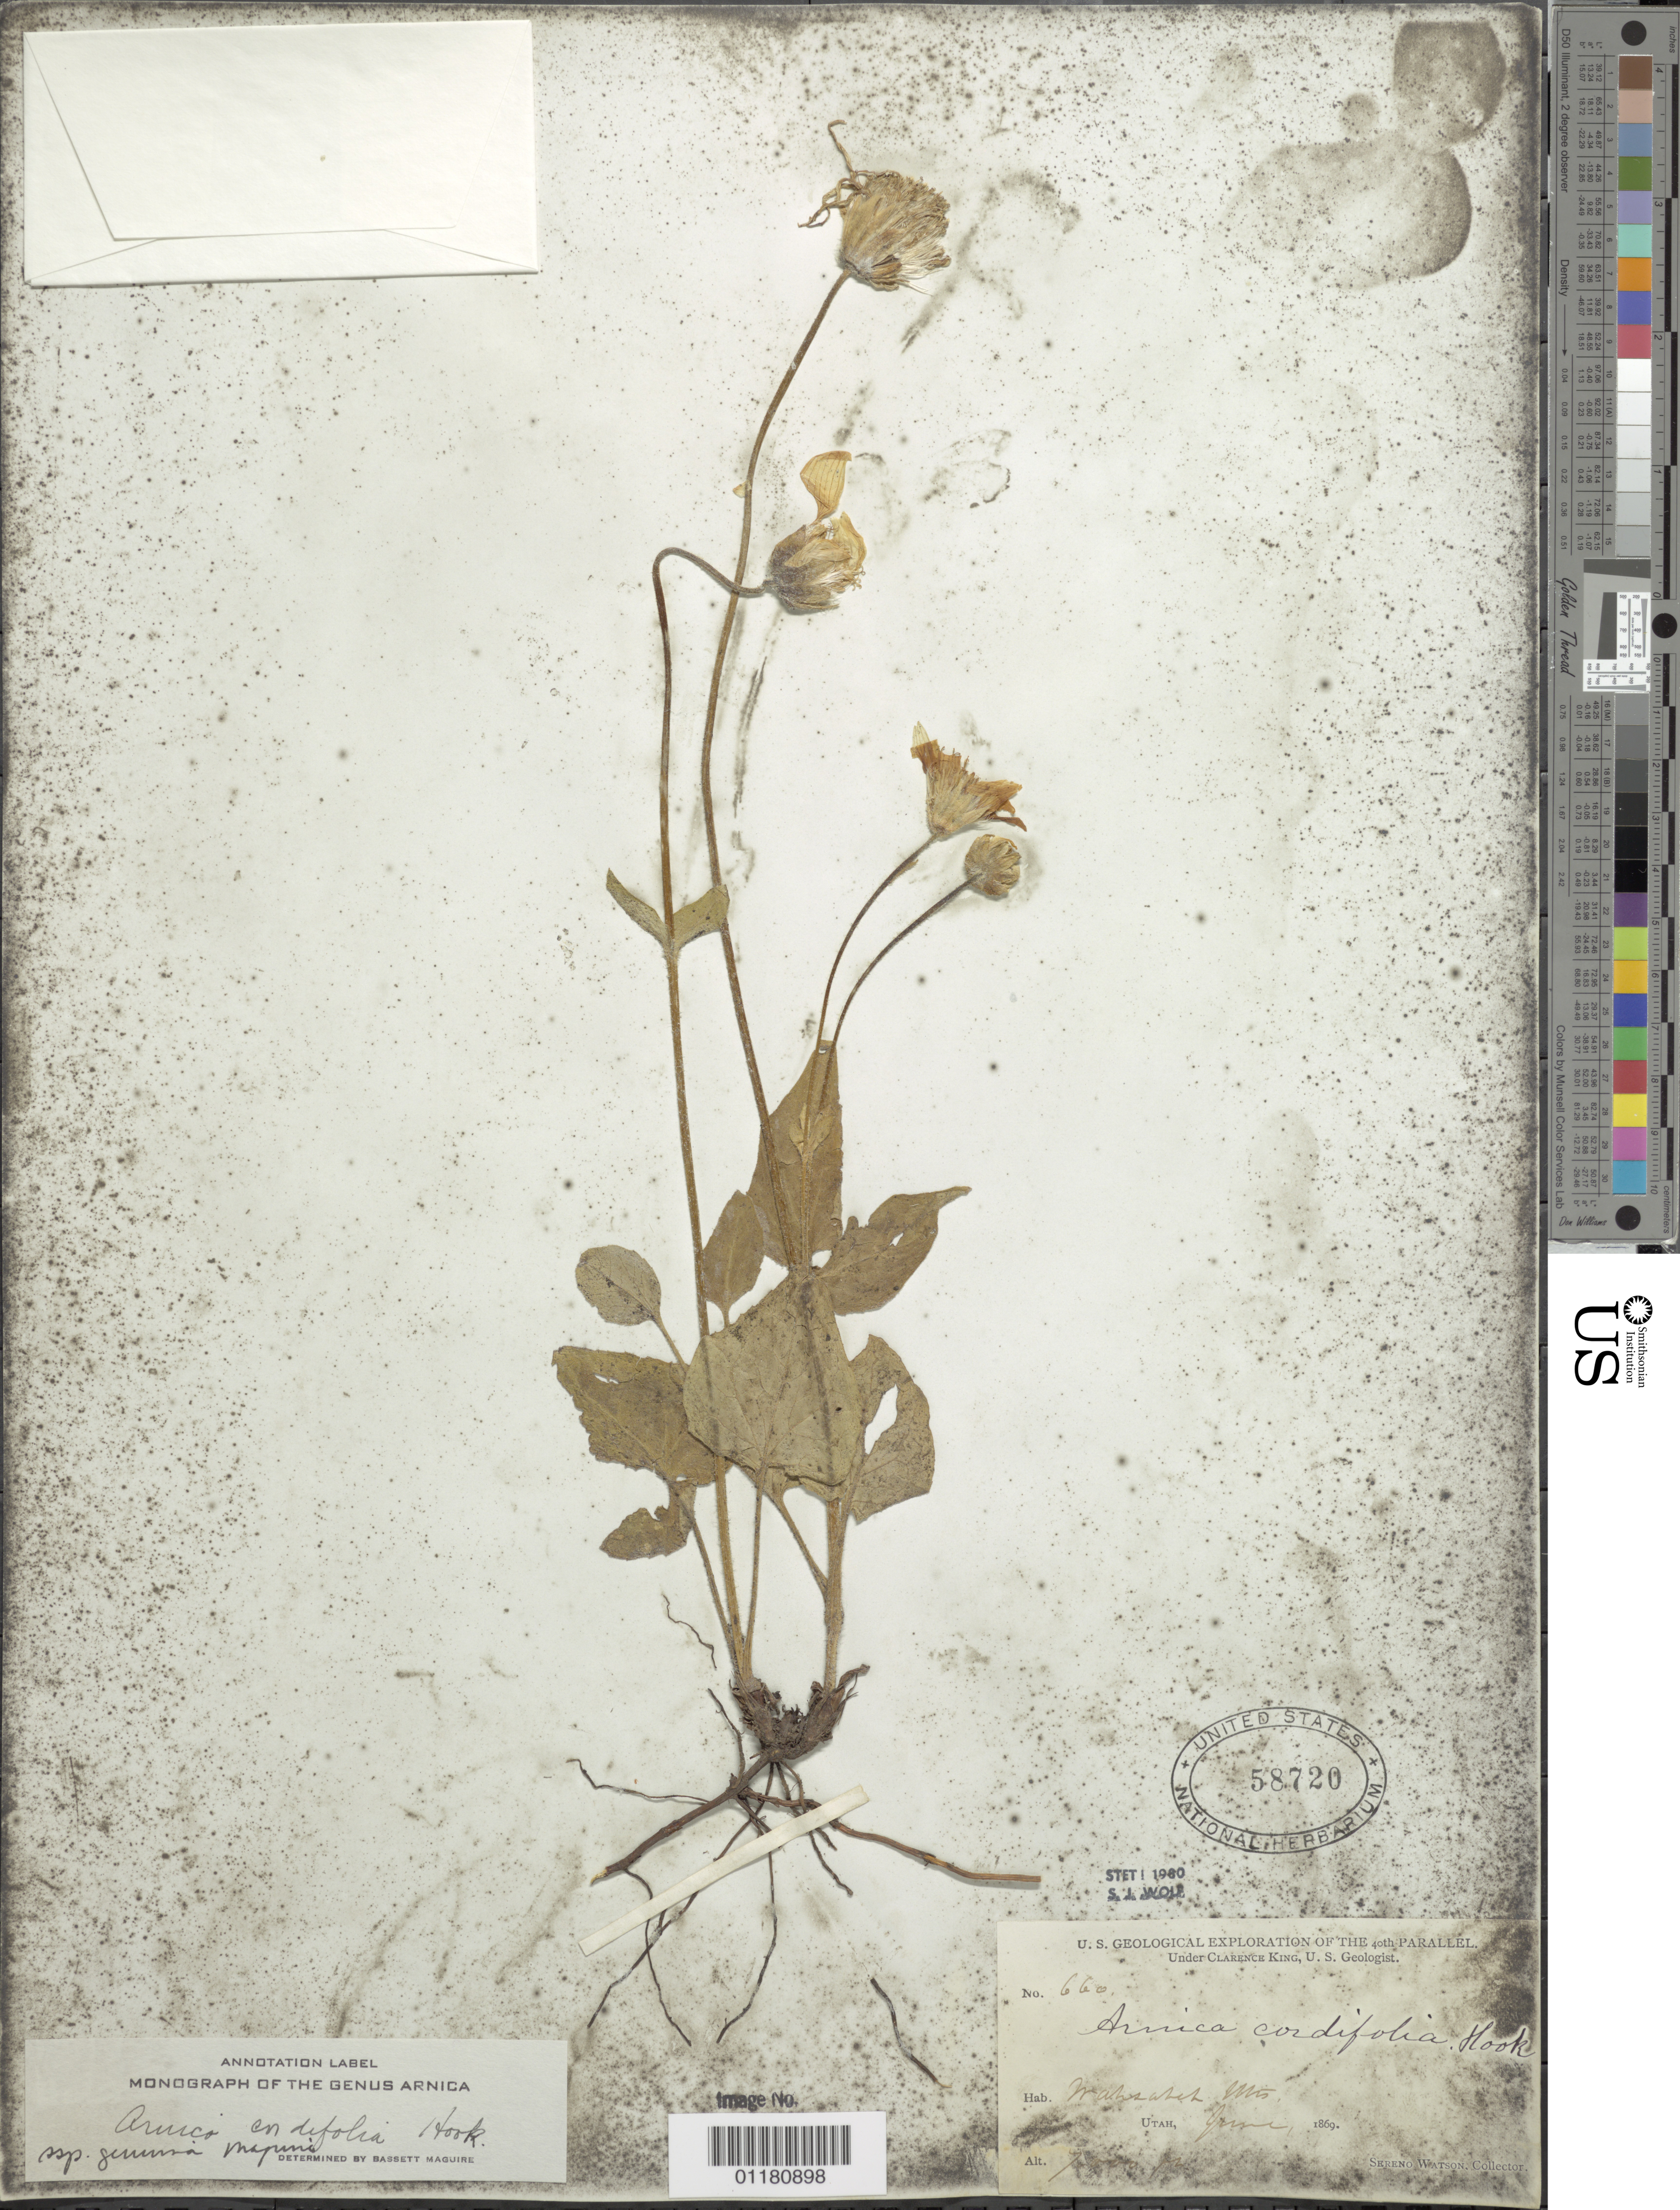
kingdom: Plantae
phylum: Tracheophyta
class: Magnoliopsida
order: Asterales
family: Asteraceae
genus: Arnica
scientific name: Arnica cordifolia subsp. genuina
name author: Maguire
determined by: Maguire, Bassett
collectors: S. Watson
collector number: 660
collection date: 1869-06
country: United States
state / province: Utah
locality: Wasatch Mts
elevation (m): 2134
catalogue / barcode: US 58720